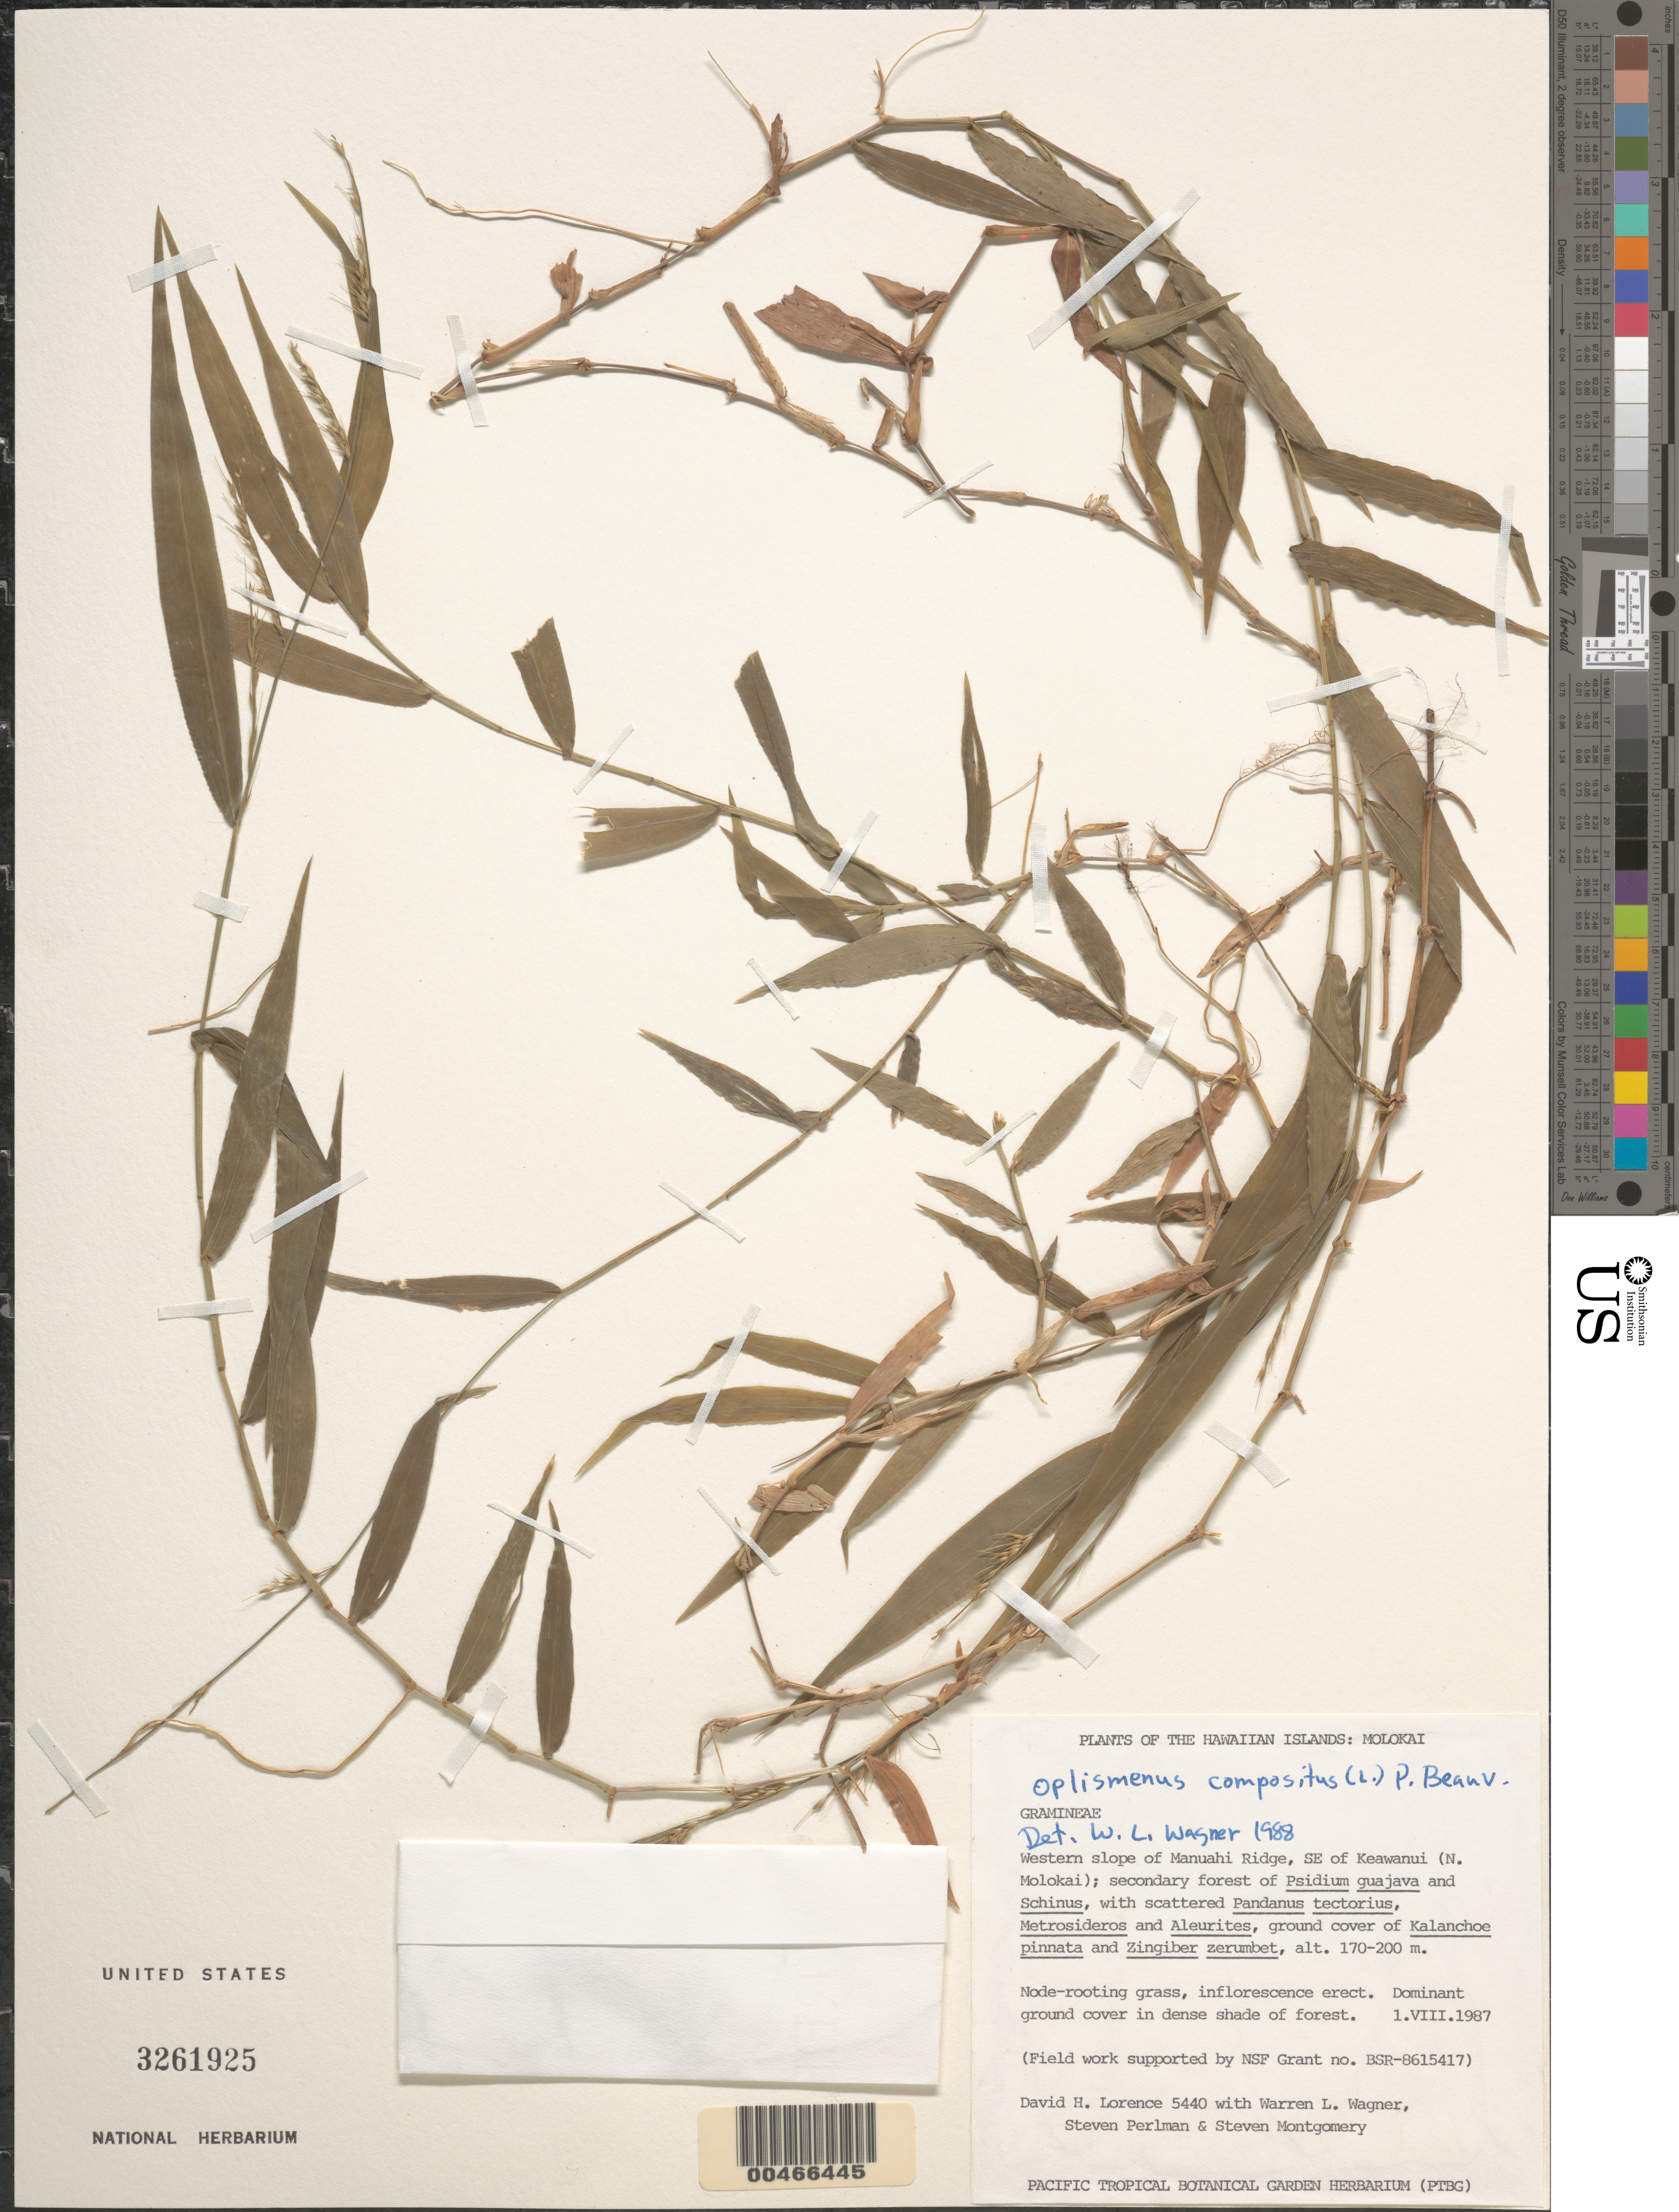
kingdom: Plantae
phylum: Tracheophyta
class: Liliopsida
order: Poales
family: Poaceae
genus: Oplismenus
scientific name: Oplismenus compositus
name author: (L.) P. Beauv.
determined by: Wagner, W. L., (BOT), Smithsonian Institution - National Museum of Natural History (UNITED STATES)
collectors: D. Lorence, W. L. Wagner, S. P. Perlman & S. Montgomery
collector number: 5440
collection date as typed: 1 Aug 1987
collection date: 1987-08-01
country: United States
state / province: Hawaii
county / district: Maui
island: Moloka'i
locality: W slope of Manuahi Ridge, SE of Keawanoi (W. Molokai)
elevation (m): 170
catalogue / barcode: US 3261925